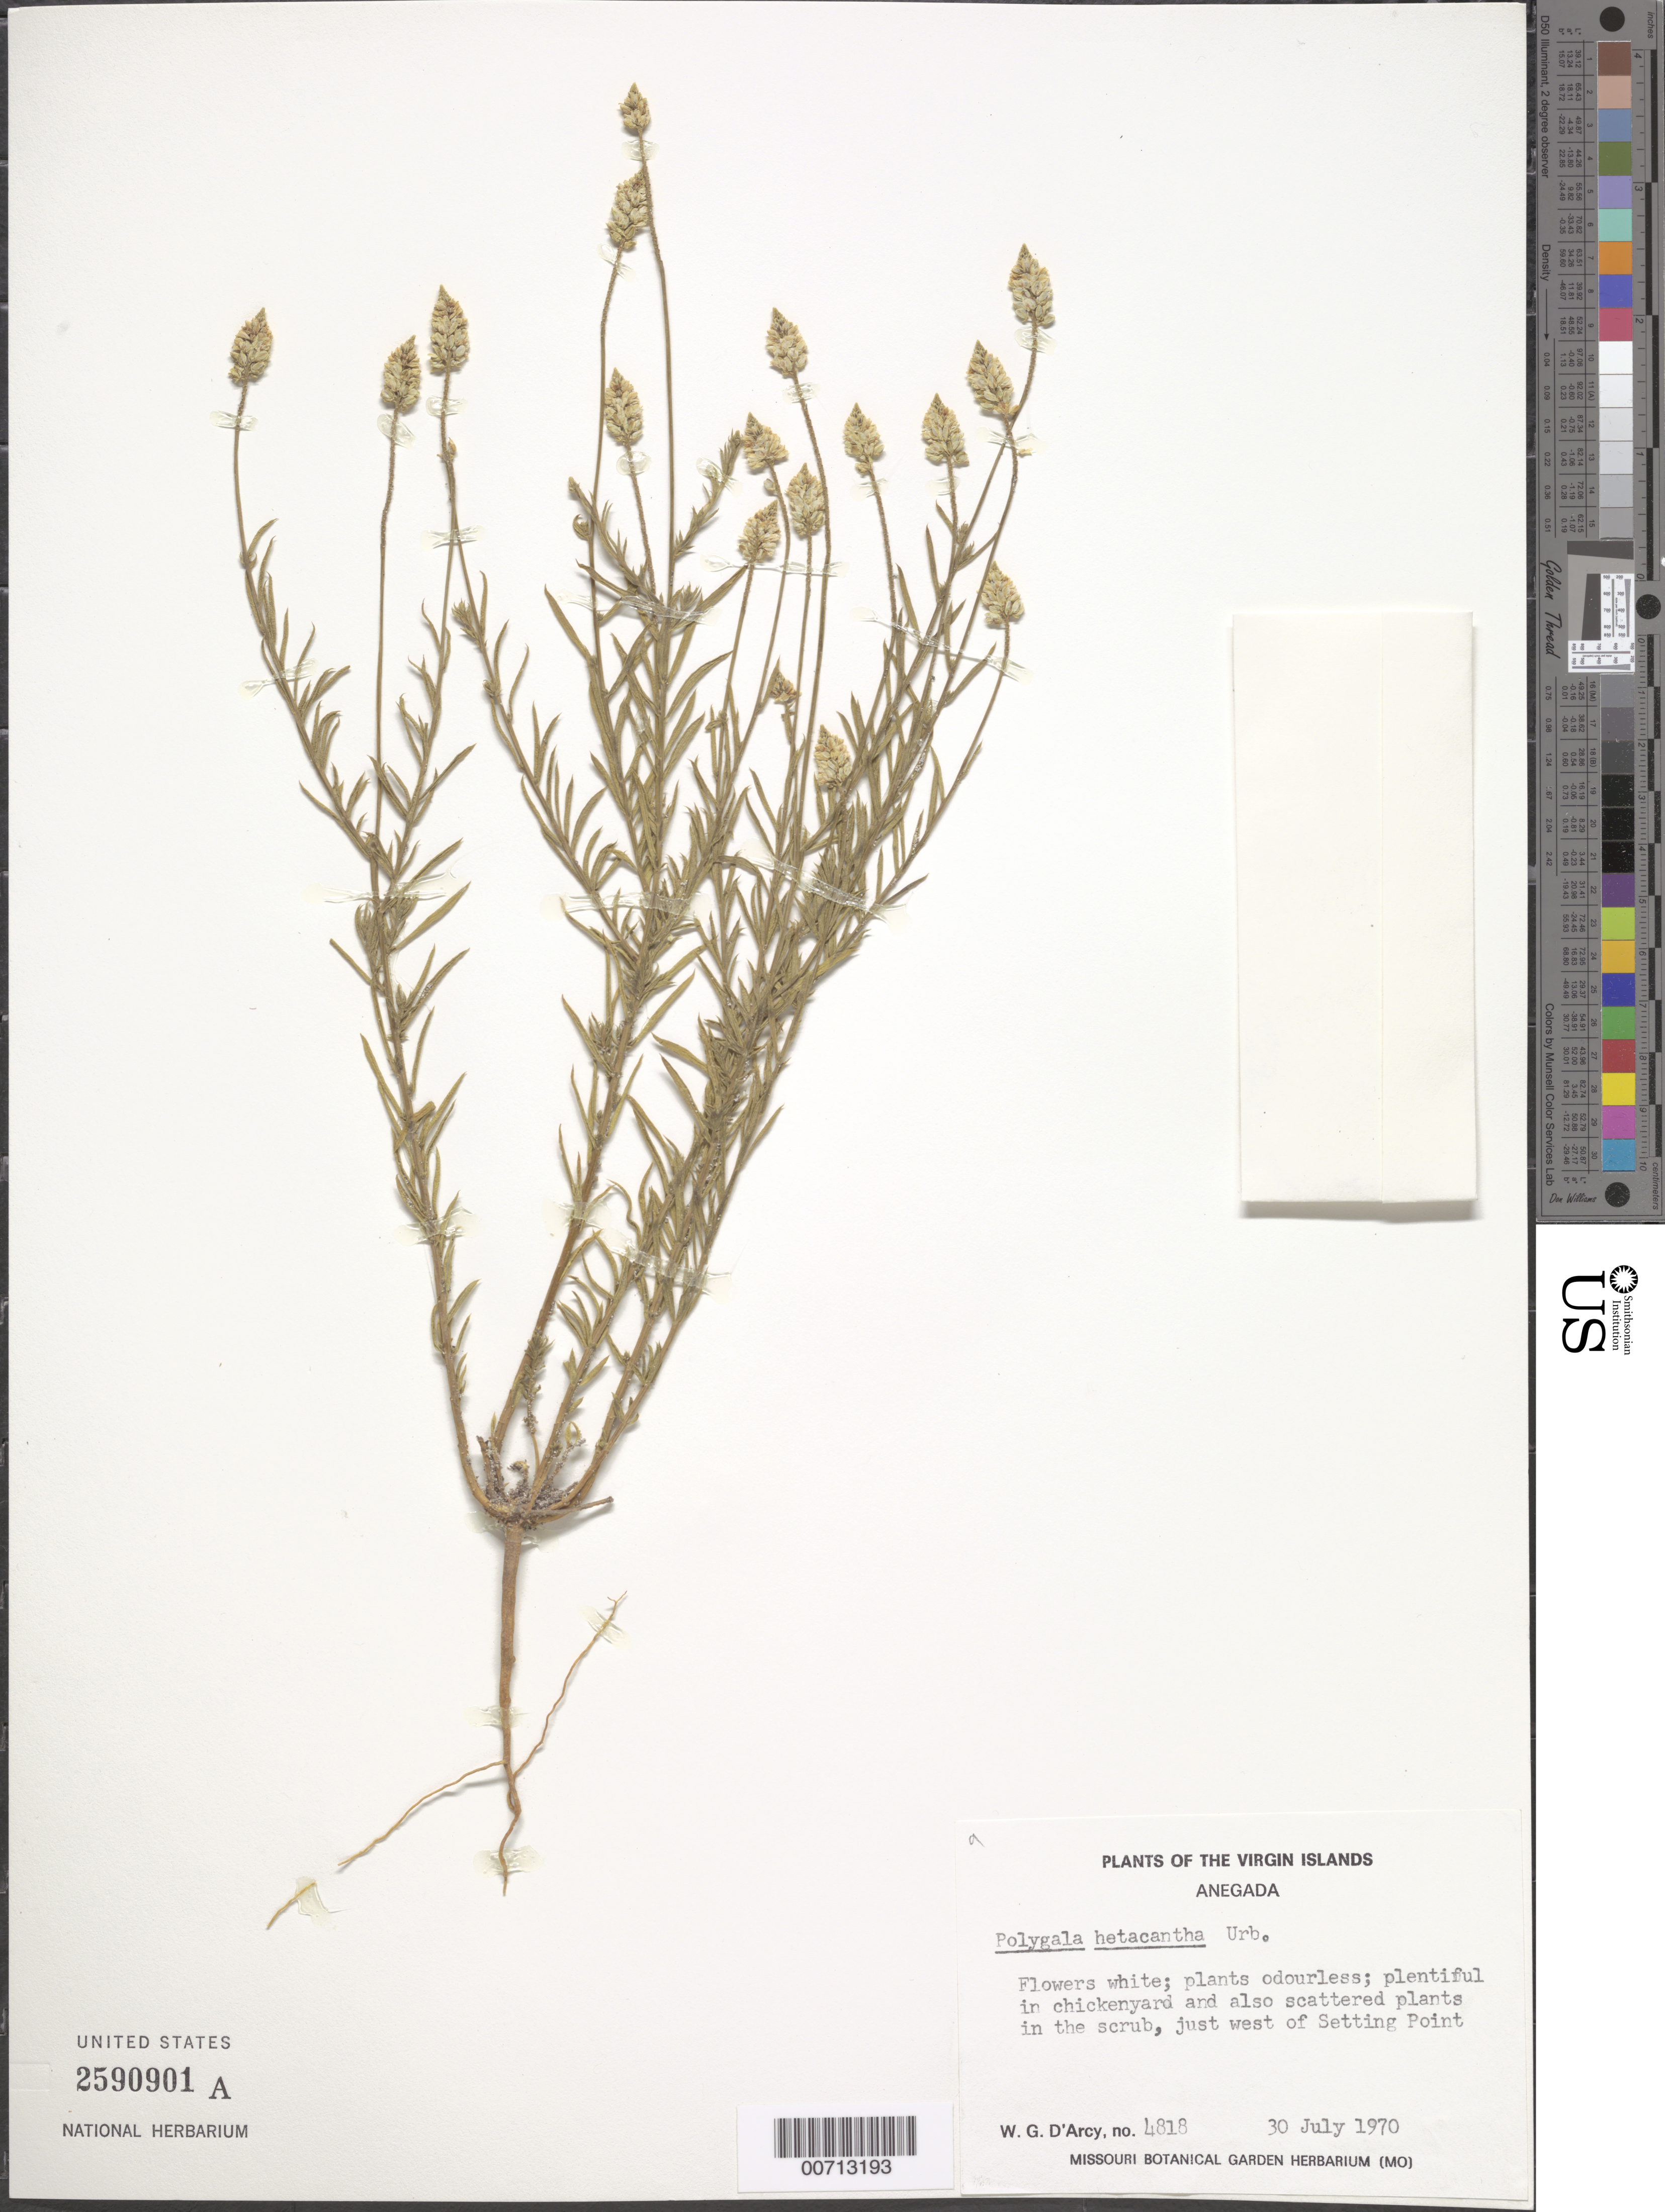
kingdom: Plantae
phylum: Tracheophyta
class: Magnoliopsida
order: Fabales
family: Polygalaceae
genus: Polygala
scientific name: Polygala hecatantha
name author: Urb.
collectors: W. G. D'Arcy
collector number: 4818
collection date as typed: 30 Jul 1970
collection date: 1970-07-30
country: British Virgin Islands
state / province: Anegada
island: Anegada Island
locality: Setting Point, just W of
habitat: In chickenyard and also scattered plants in the scrub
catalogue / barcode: US 2590901A